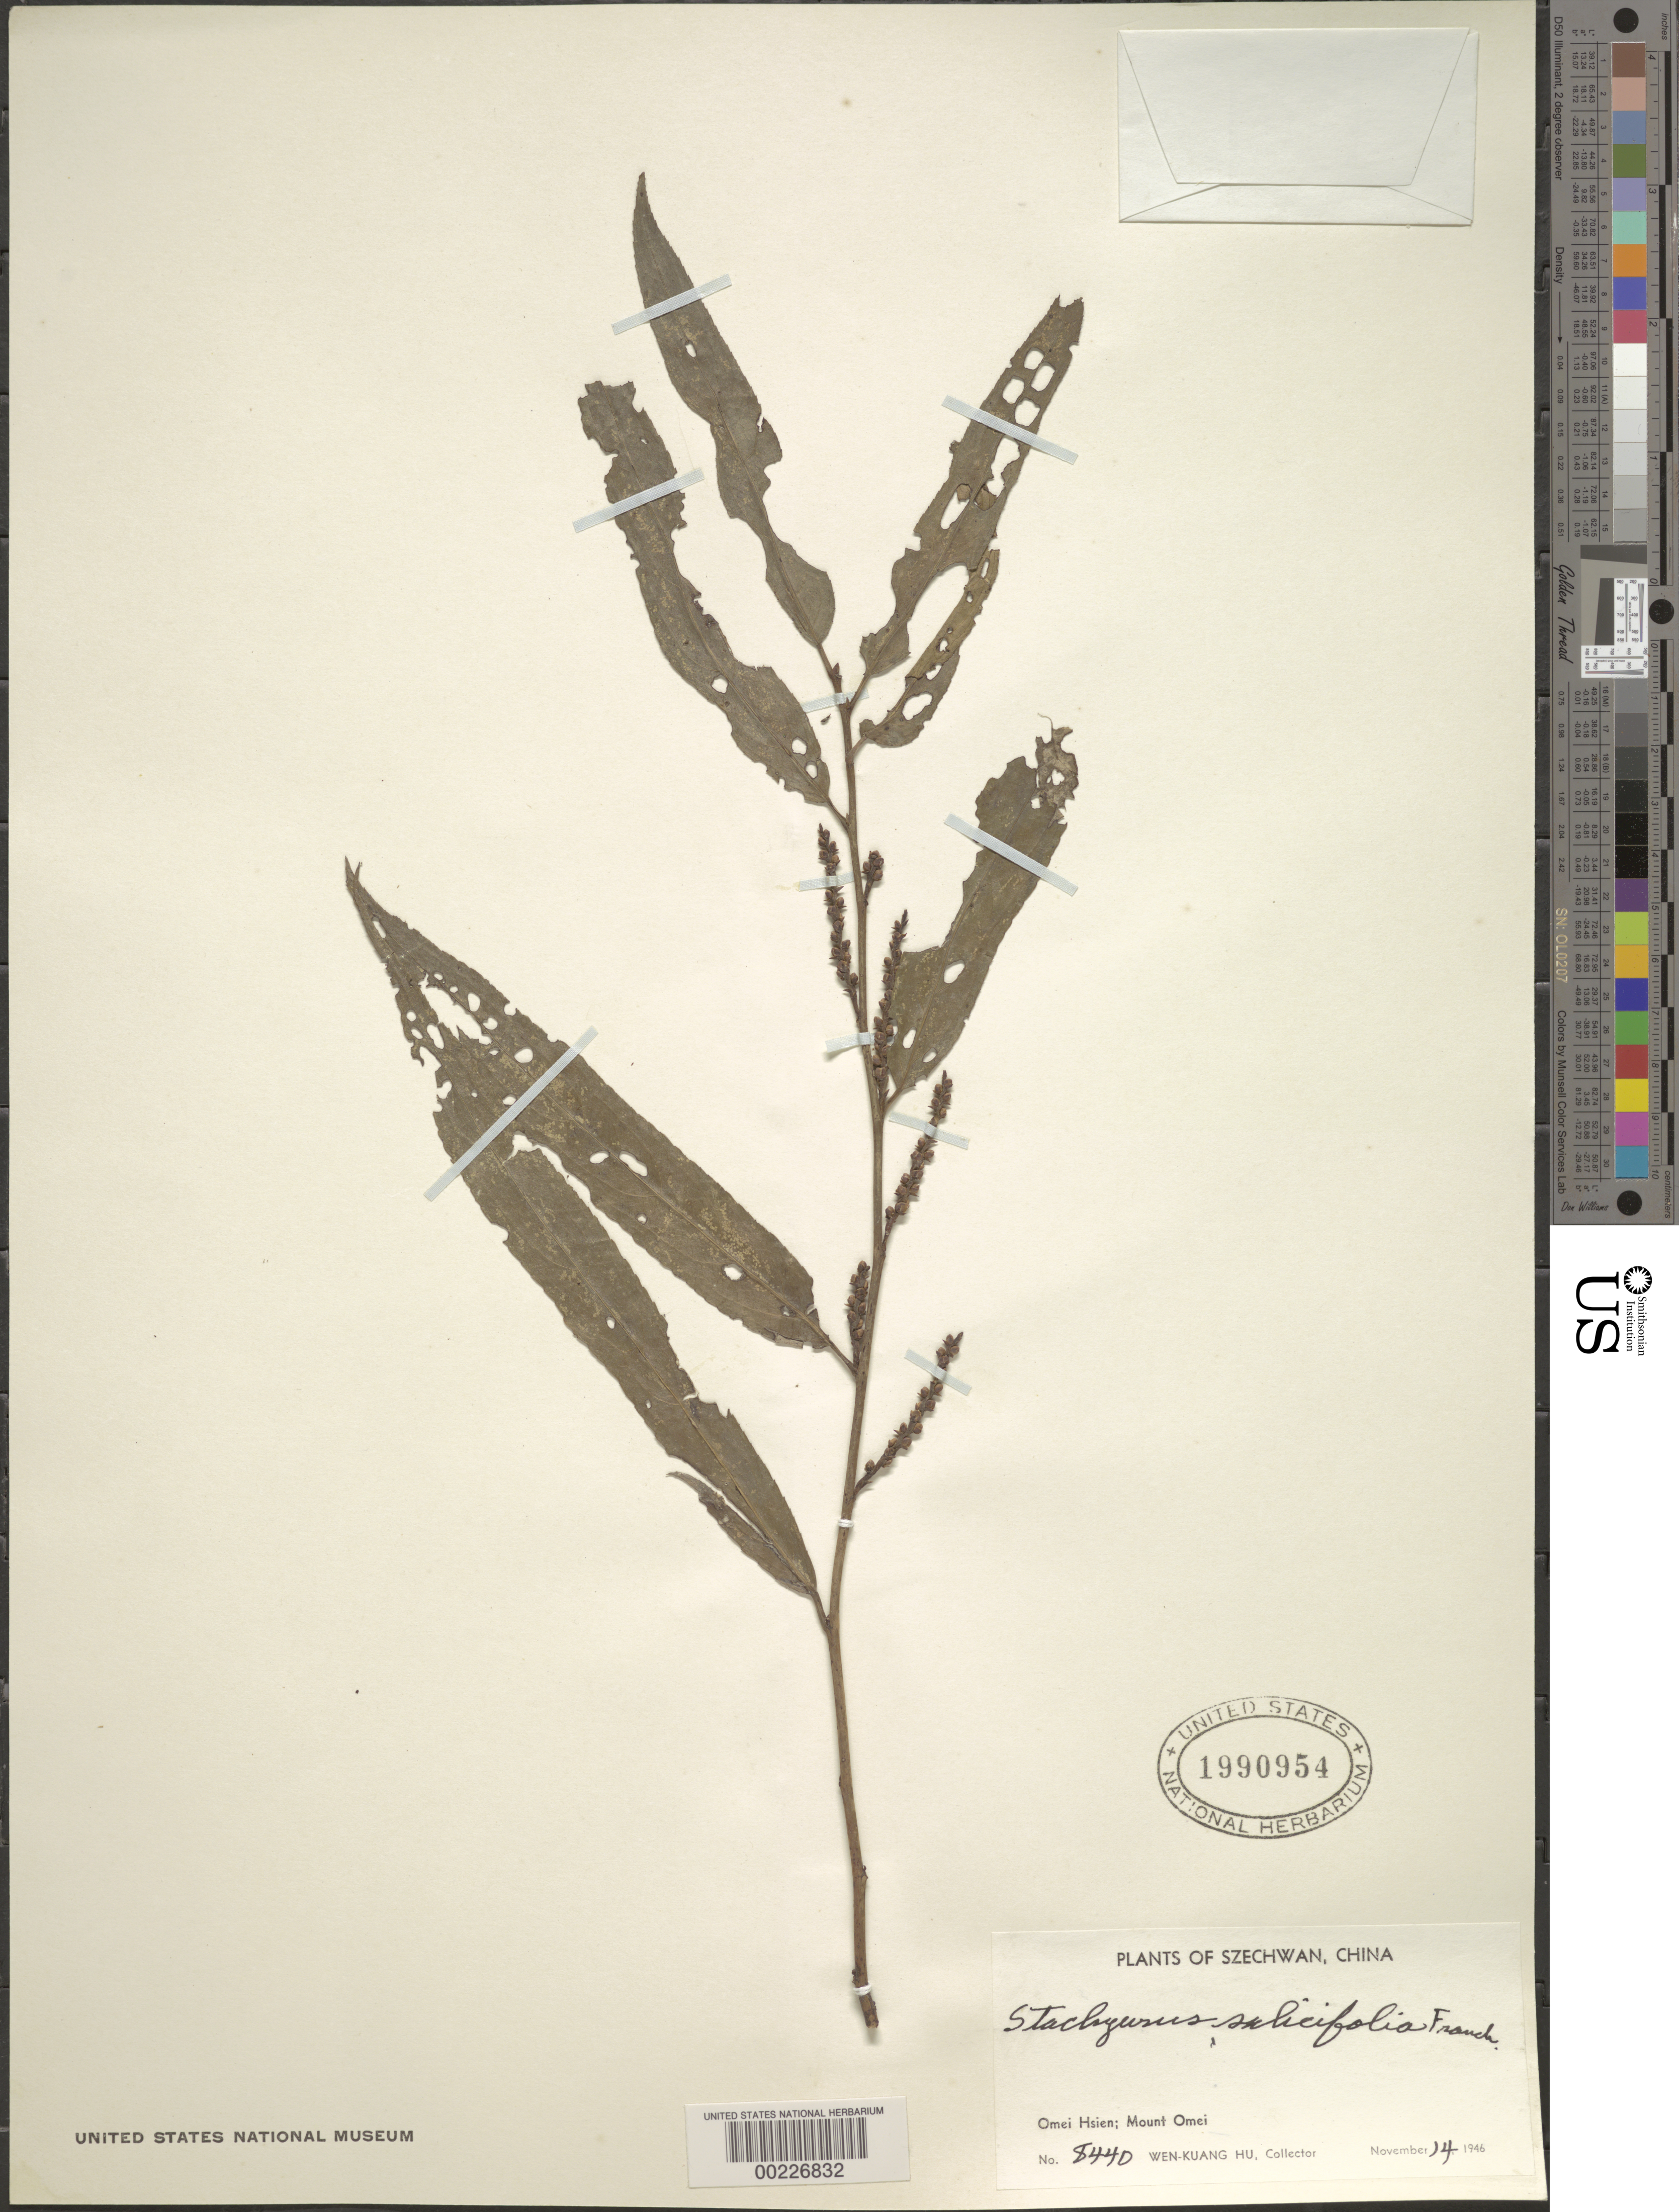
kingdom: Plantae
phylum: Tracheophyta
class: Magnoliopsida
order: Crossosomatales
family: Stachyuraceae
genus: Stachyurus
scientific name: Stachyurus salicifolius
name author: Franch.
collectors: W. K. Hu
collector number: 8440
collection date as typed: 14 Nov 1946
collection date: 1946-11-14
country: China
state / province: Sichuan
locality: Omei hsien; mount omei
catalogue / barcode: US 1990954